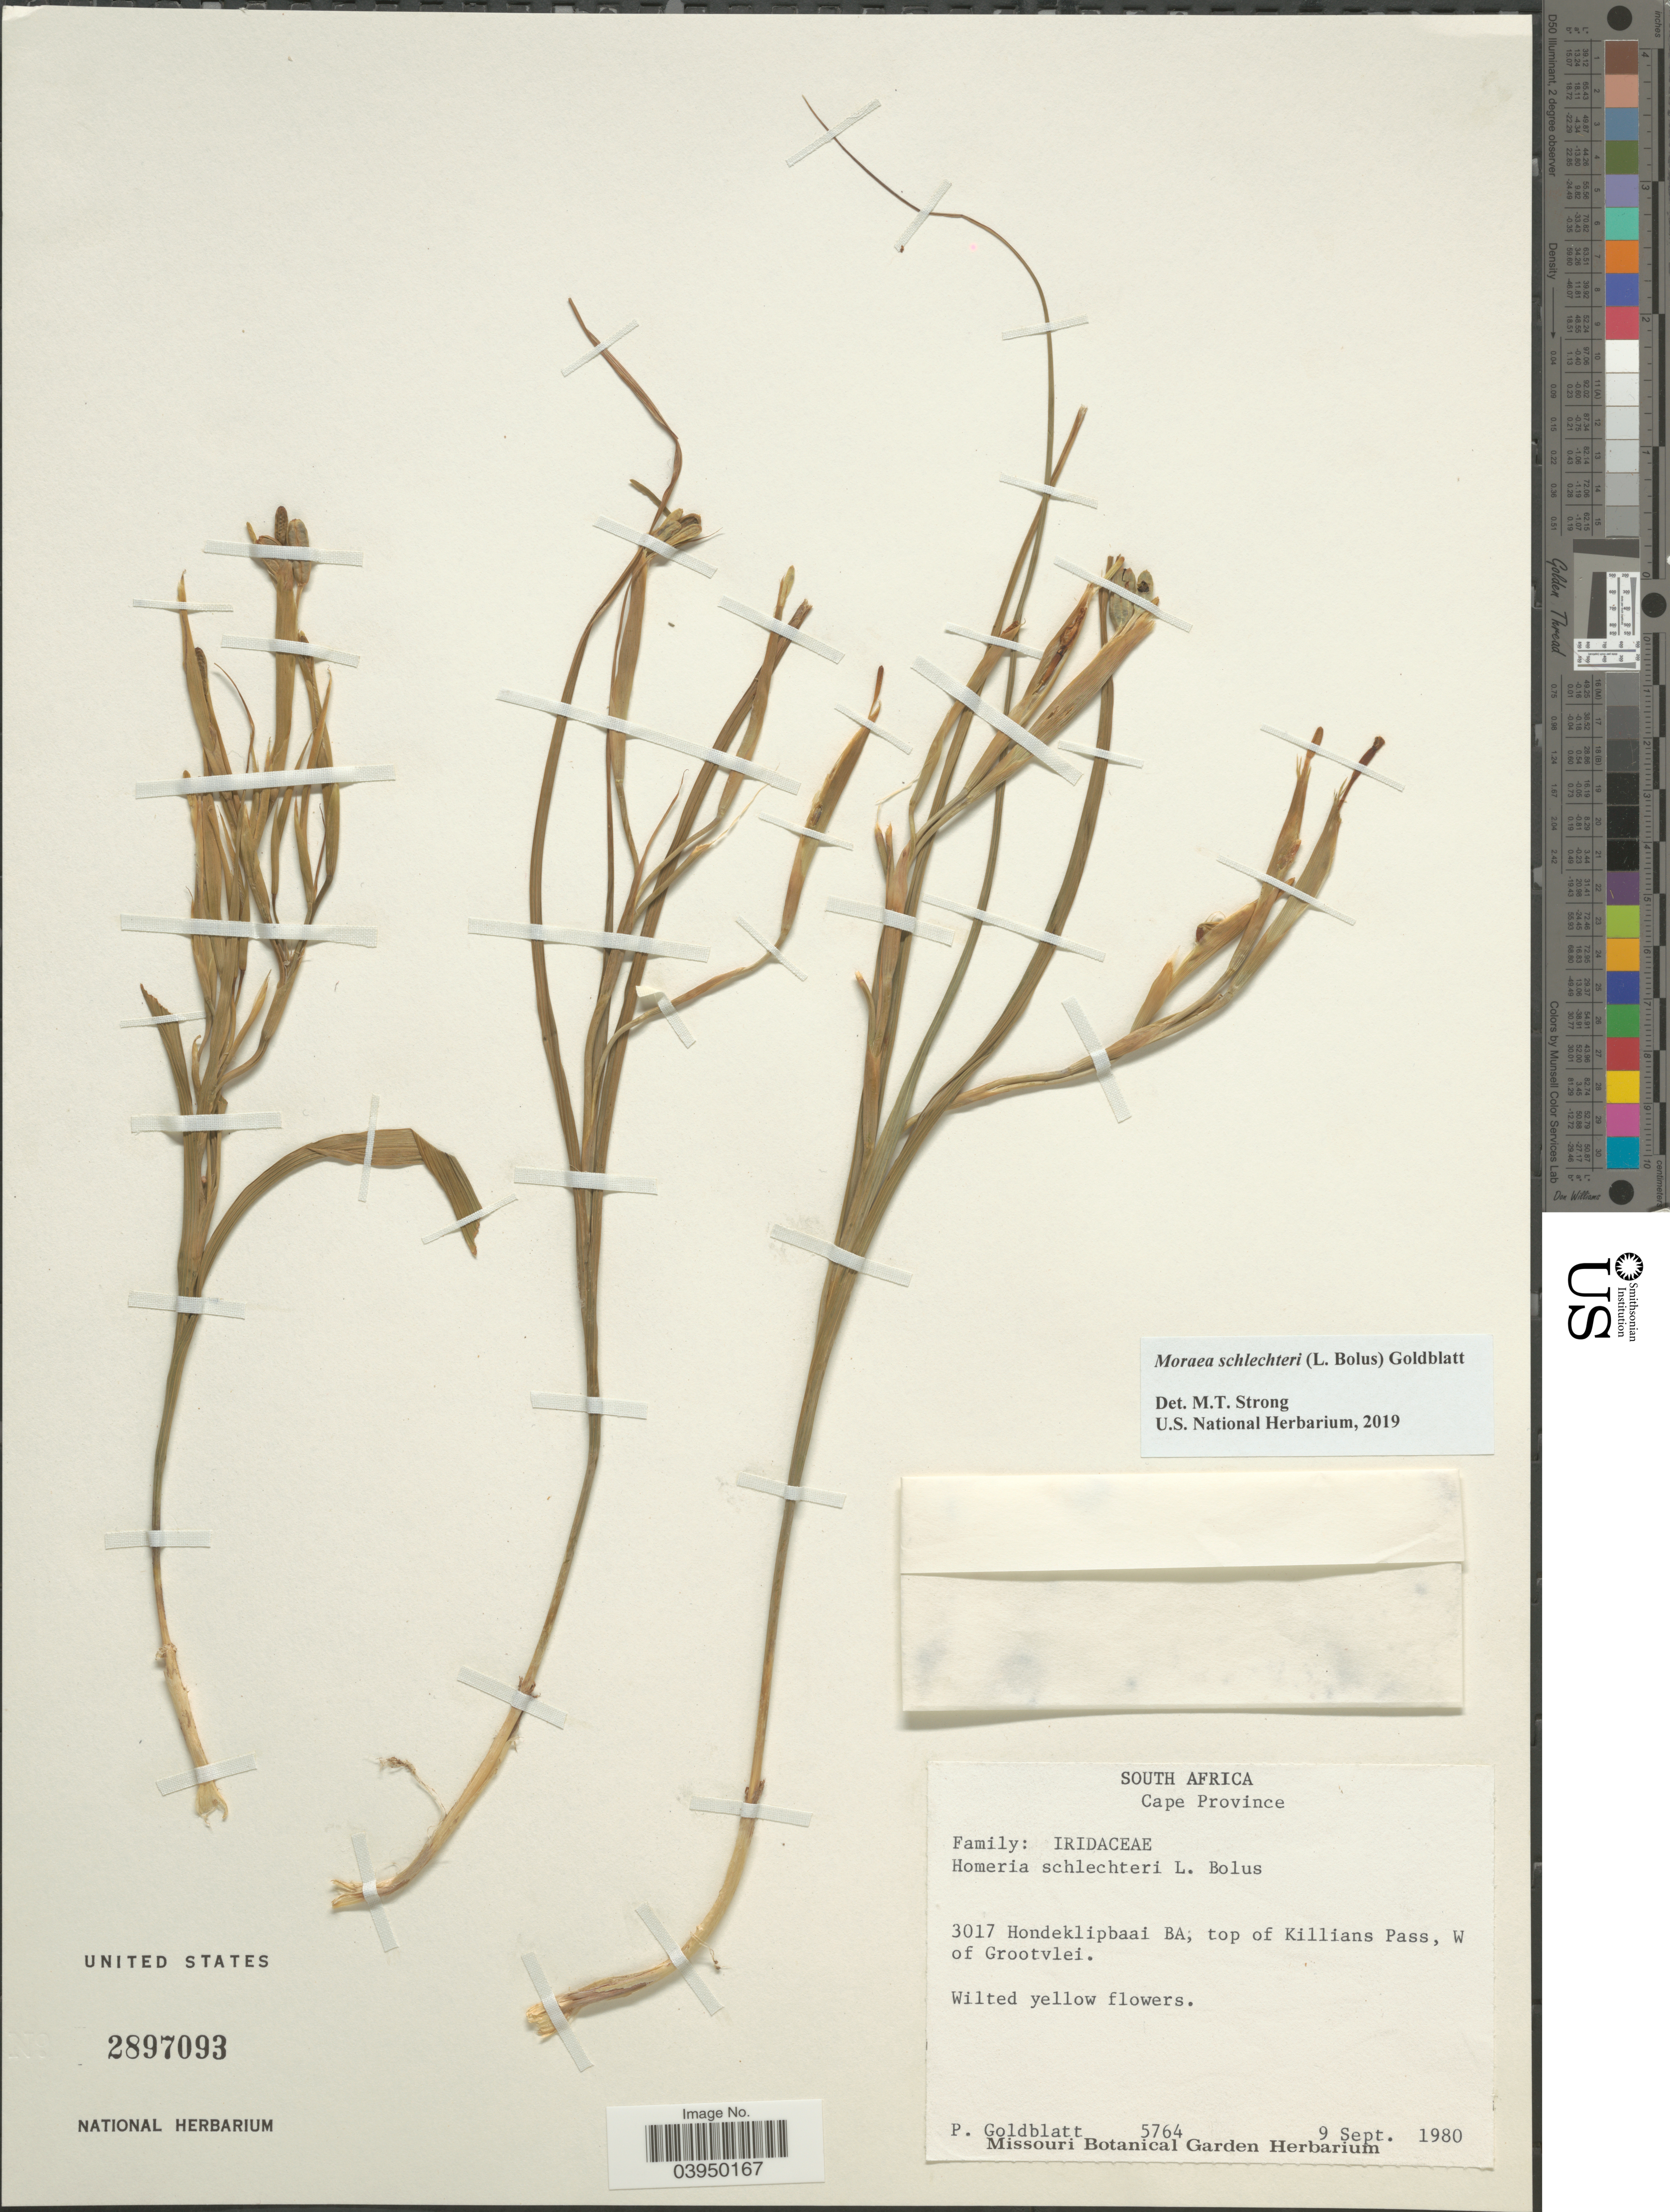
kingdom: Plantae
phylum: Tracheophyta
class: Liliopsida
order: Asparagales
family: Iridaceae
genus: Moraea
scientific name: Moraea schlechteri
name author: (L. Bolus) Goldblatt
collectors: P. Goldblatt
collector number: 5764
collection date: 1980-09-09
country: South Africa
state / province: Northern Cape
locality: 3017 Hondeklipbaai BA; top of Killians Pass, W of Grootvlei.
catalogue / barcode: US 2897093